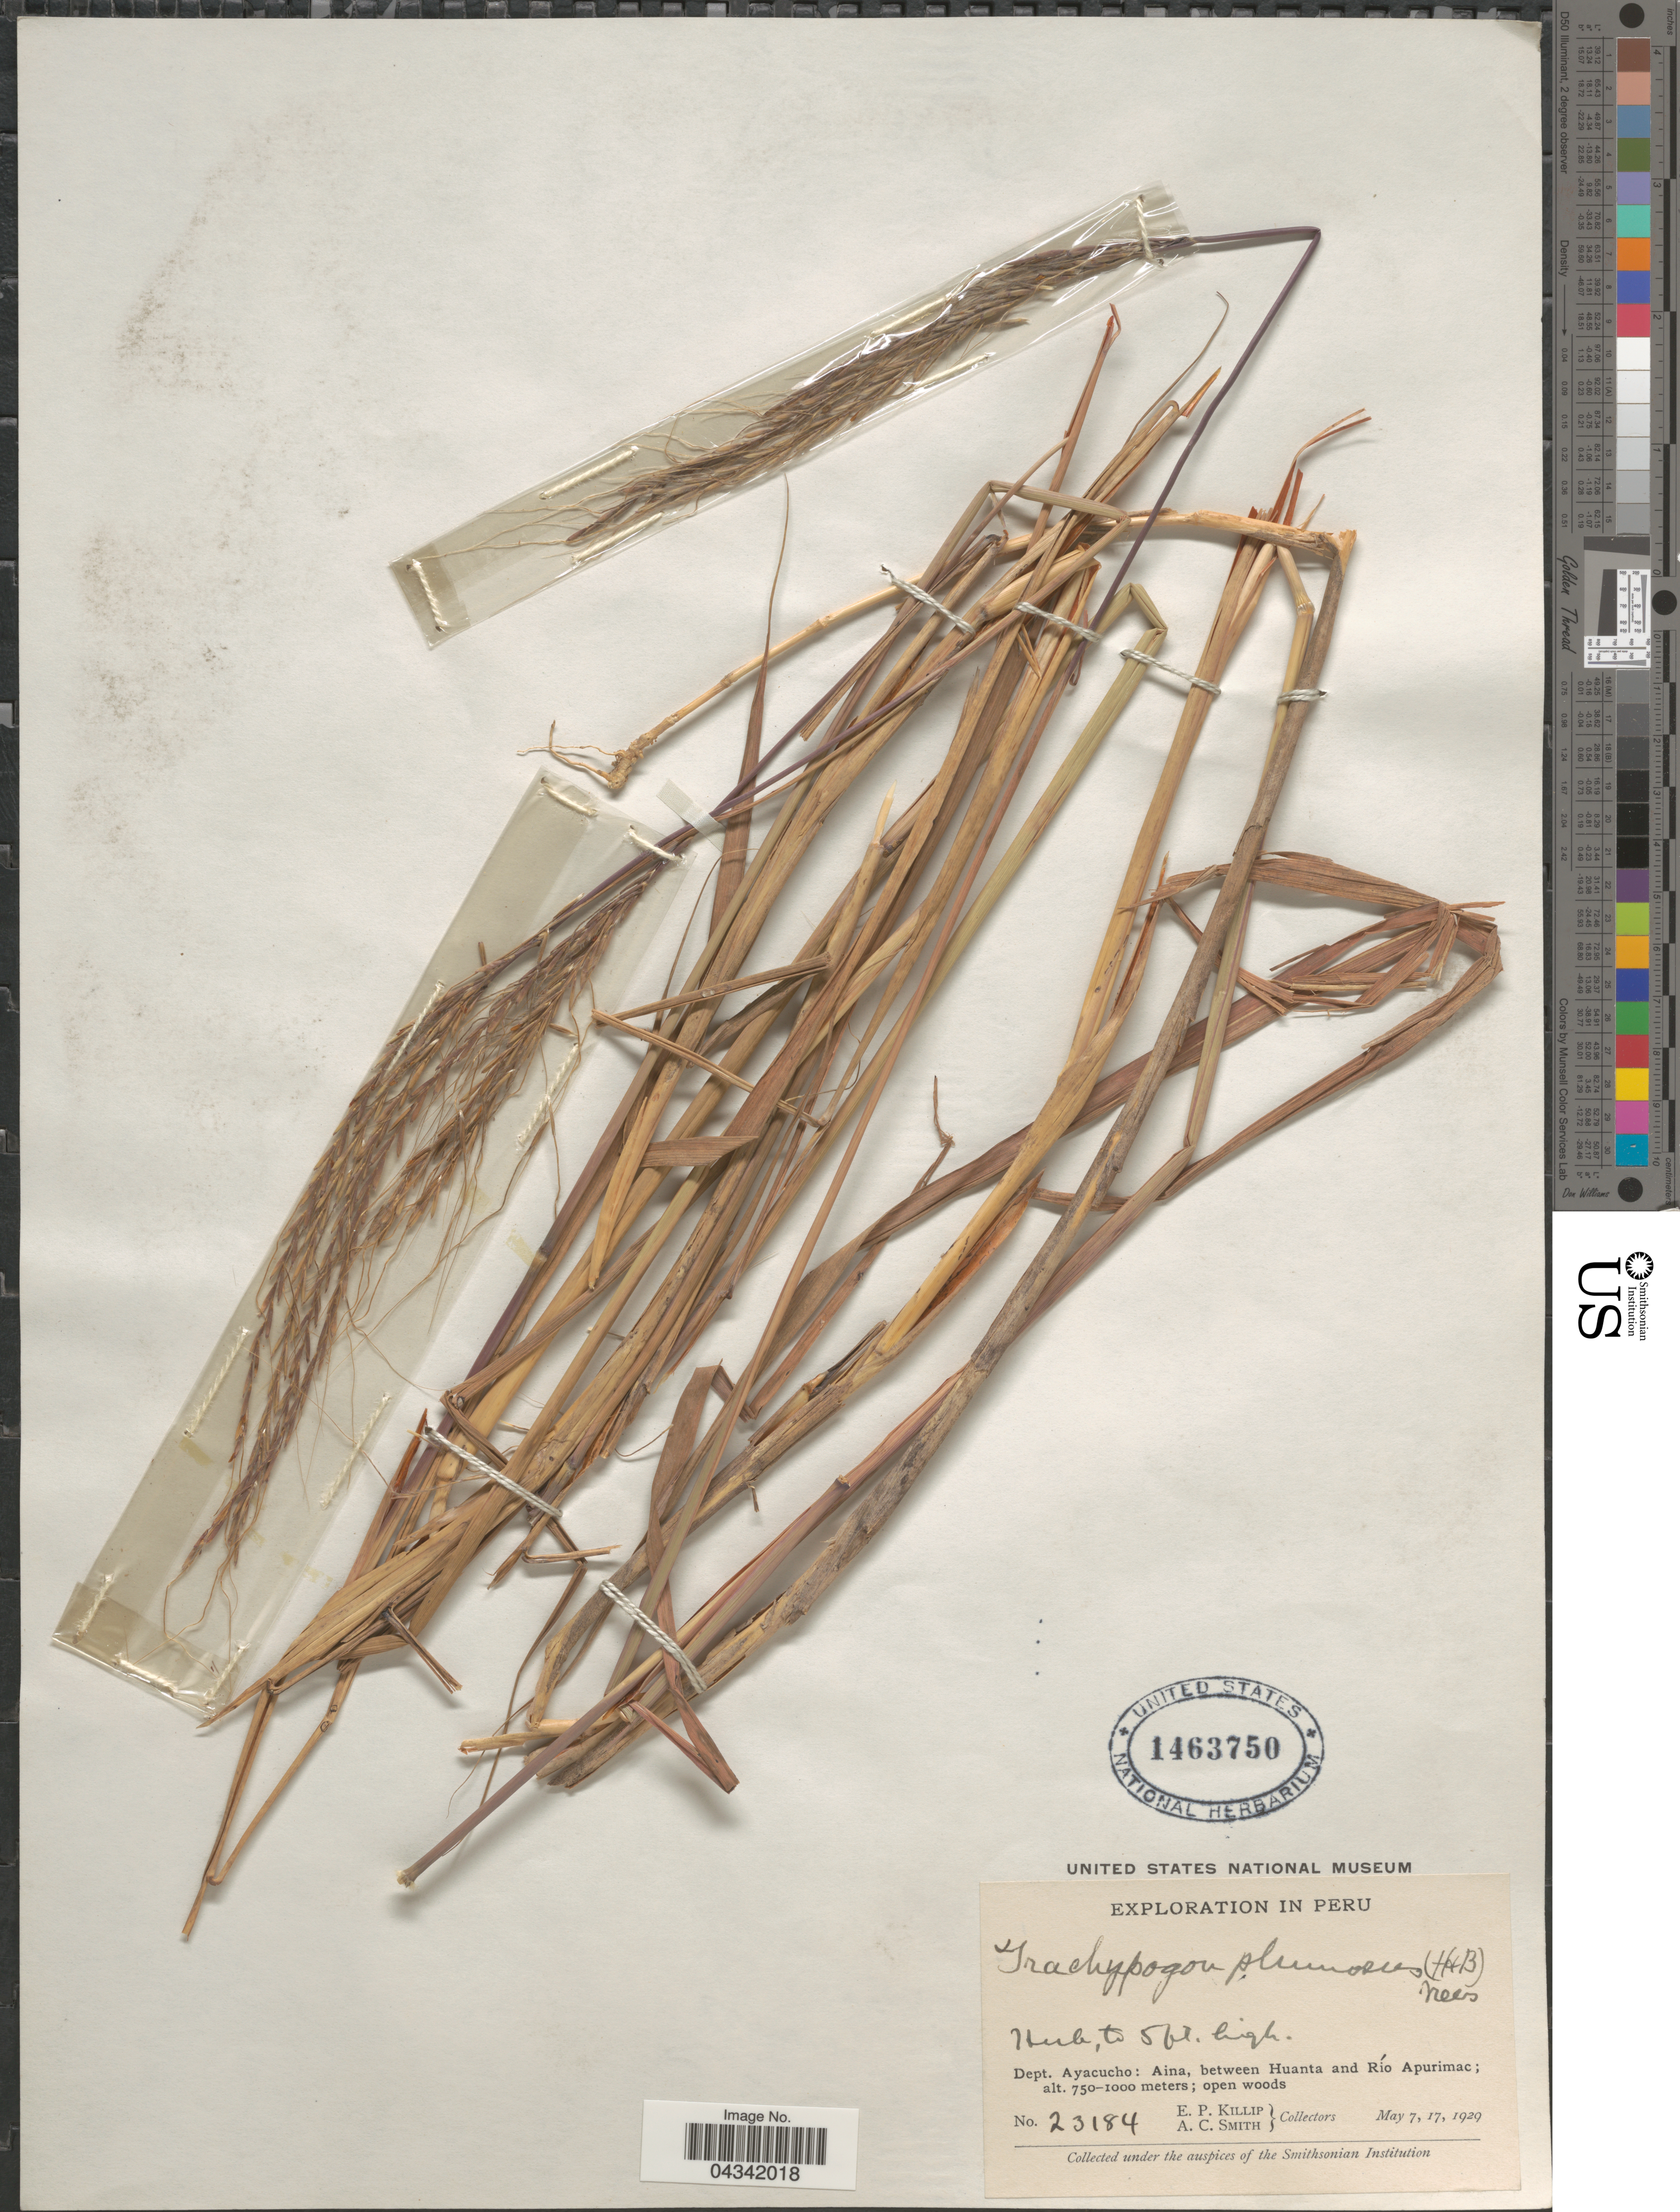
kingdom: Plantae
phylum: Tracheophyta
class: Liliopsida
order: Poales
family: Poaceae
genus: Trachypogon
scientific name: Trachypogon spicatus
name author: (L. f.) Kuntze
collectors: E. P. Killip & A. C. Smith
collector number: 23184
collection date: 1929-05-07/1929-05-17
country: Peru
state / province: Ayacucho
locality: Exploration in Peru. Dept. Ayacucho: Aina, between Huanta and Río Apurimac.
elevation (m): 750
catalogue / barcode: US 1463750